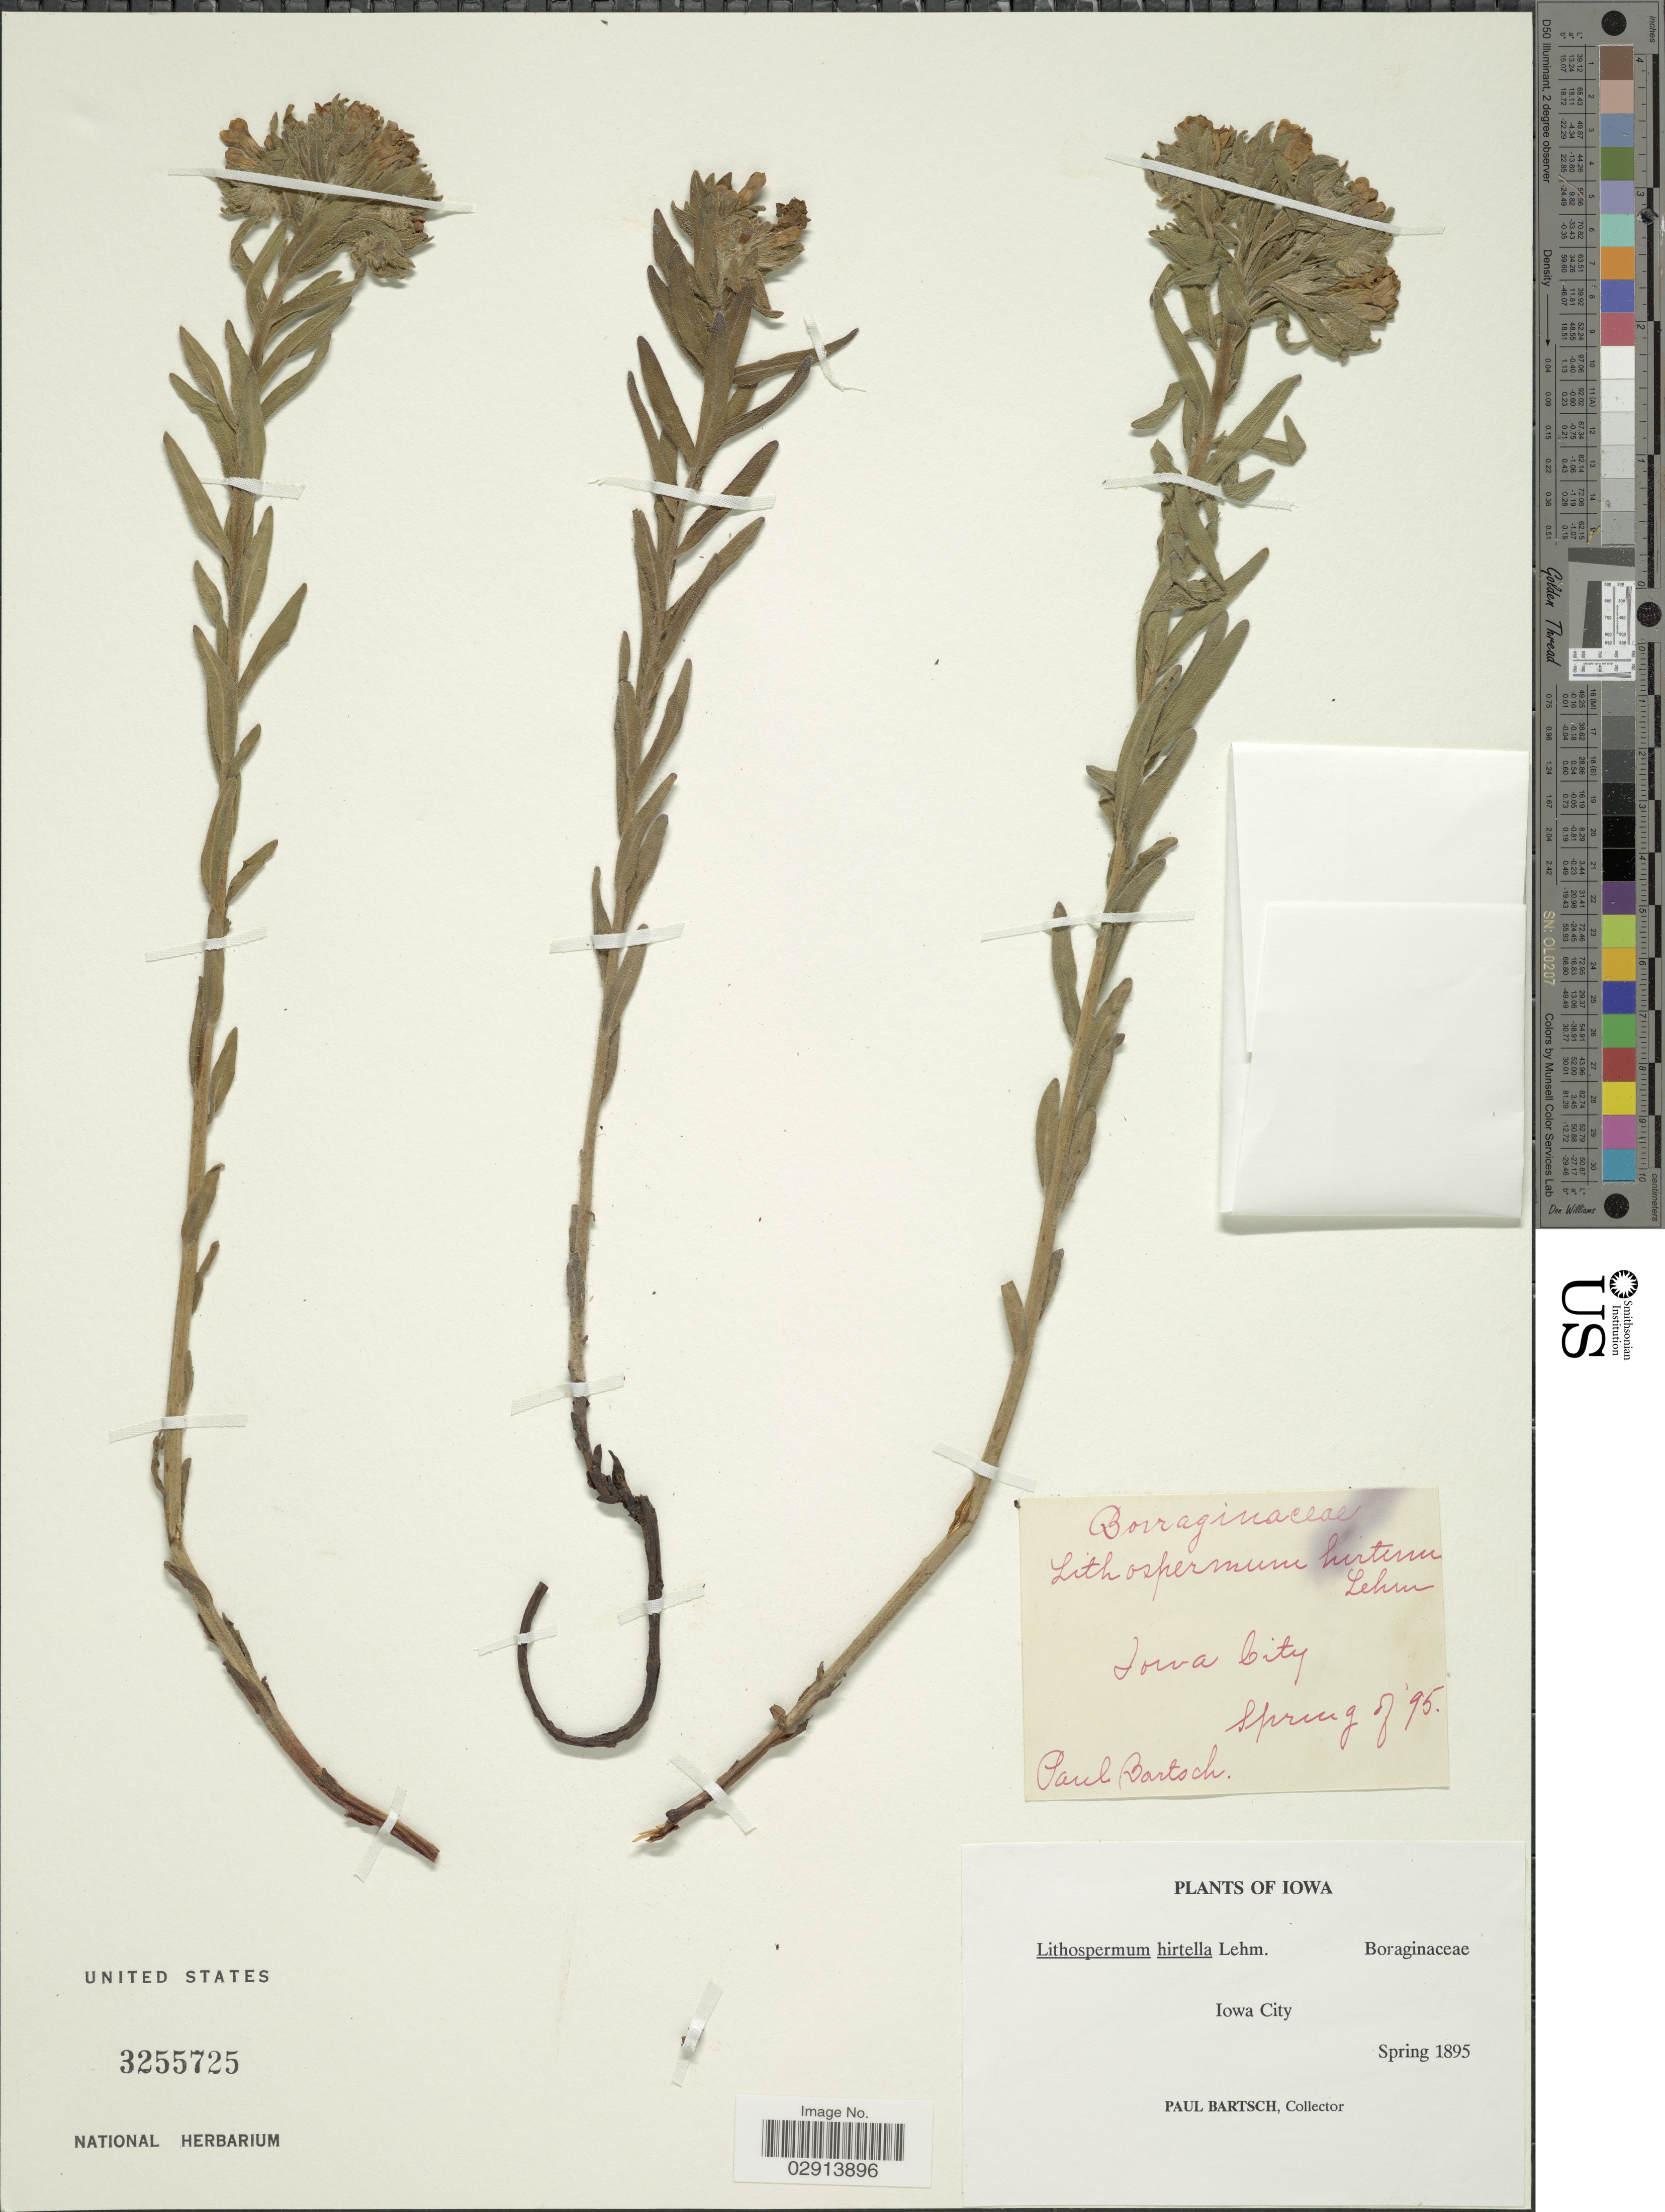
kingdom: Plantae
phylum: Tracheophyta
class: Magnoliopsida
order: Boraginales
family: Boraginaceae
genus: Lithospermum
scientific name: Lithospermum hirtum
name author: Lehm.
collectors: P. Bartsch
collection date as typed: Spring 1895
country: United States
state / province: Iowa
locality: Iowa City.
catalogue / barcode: US 3255725